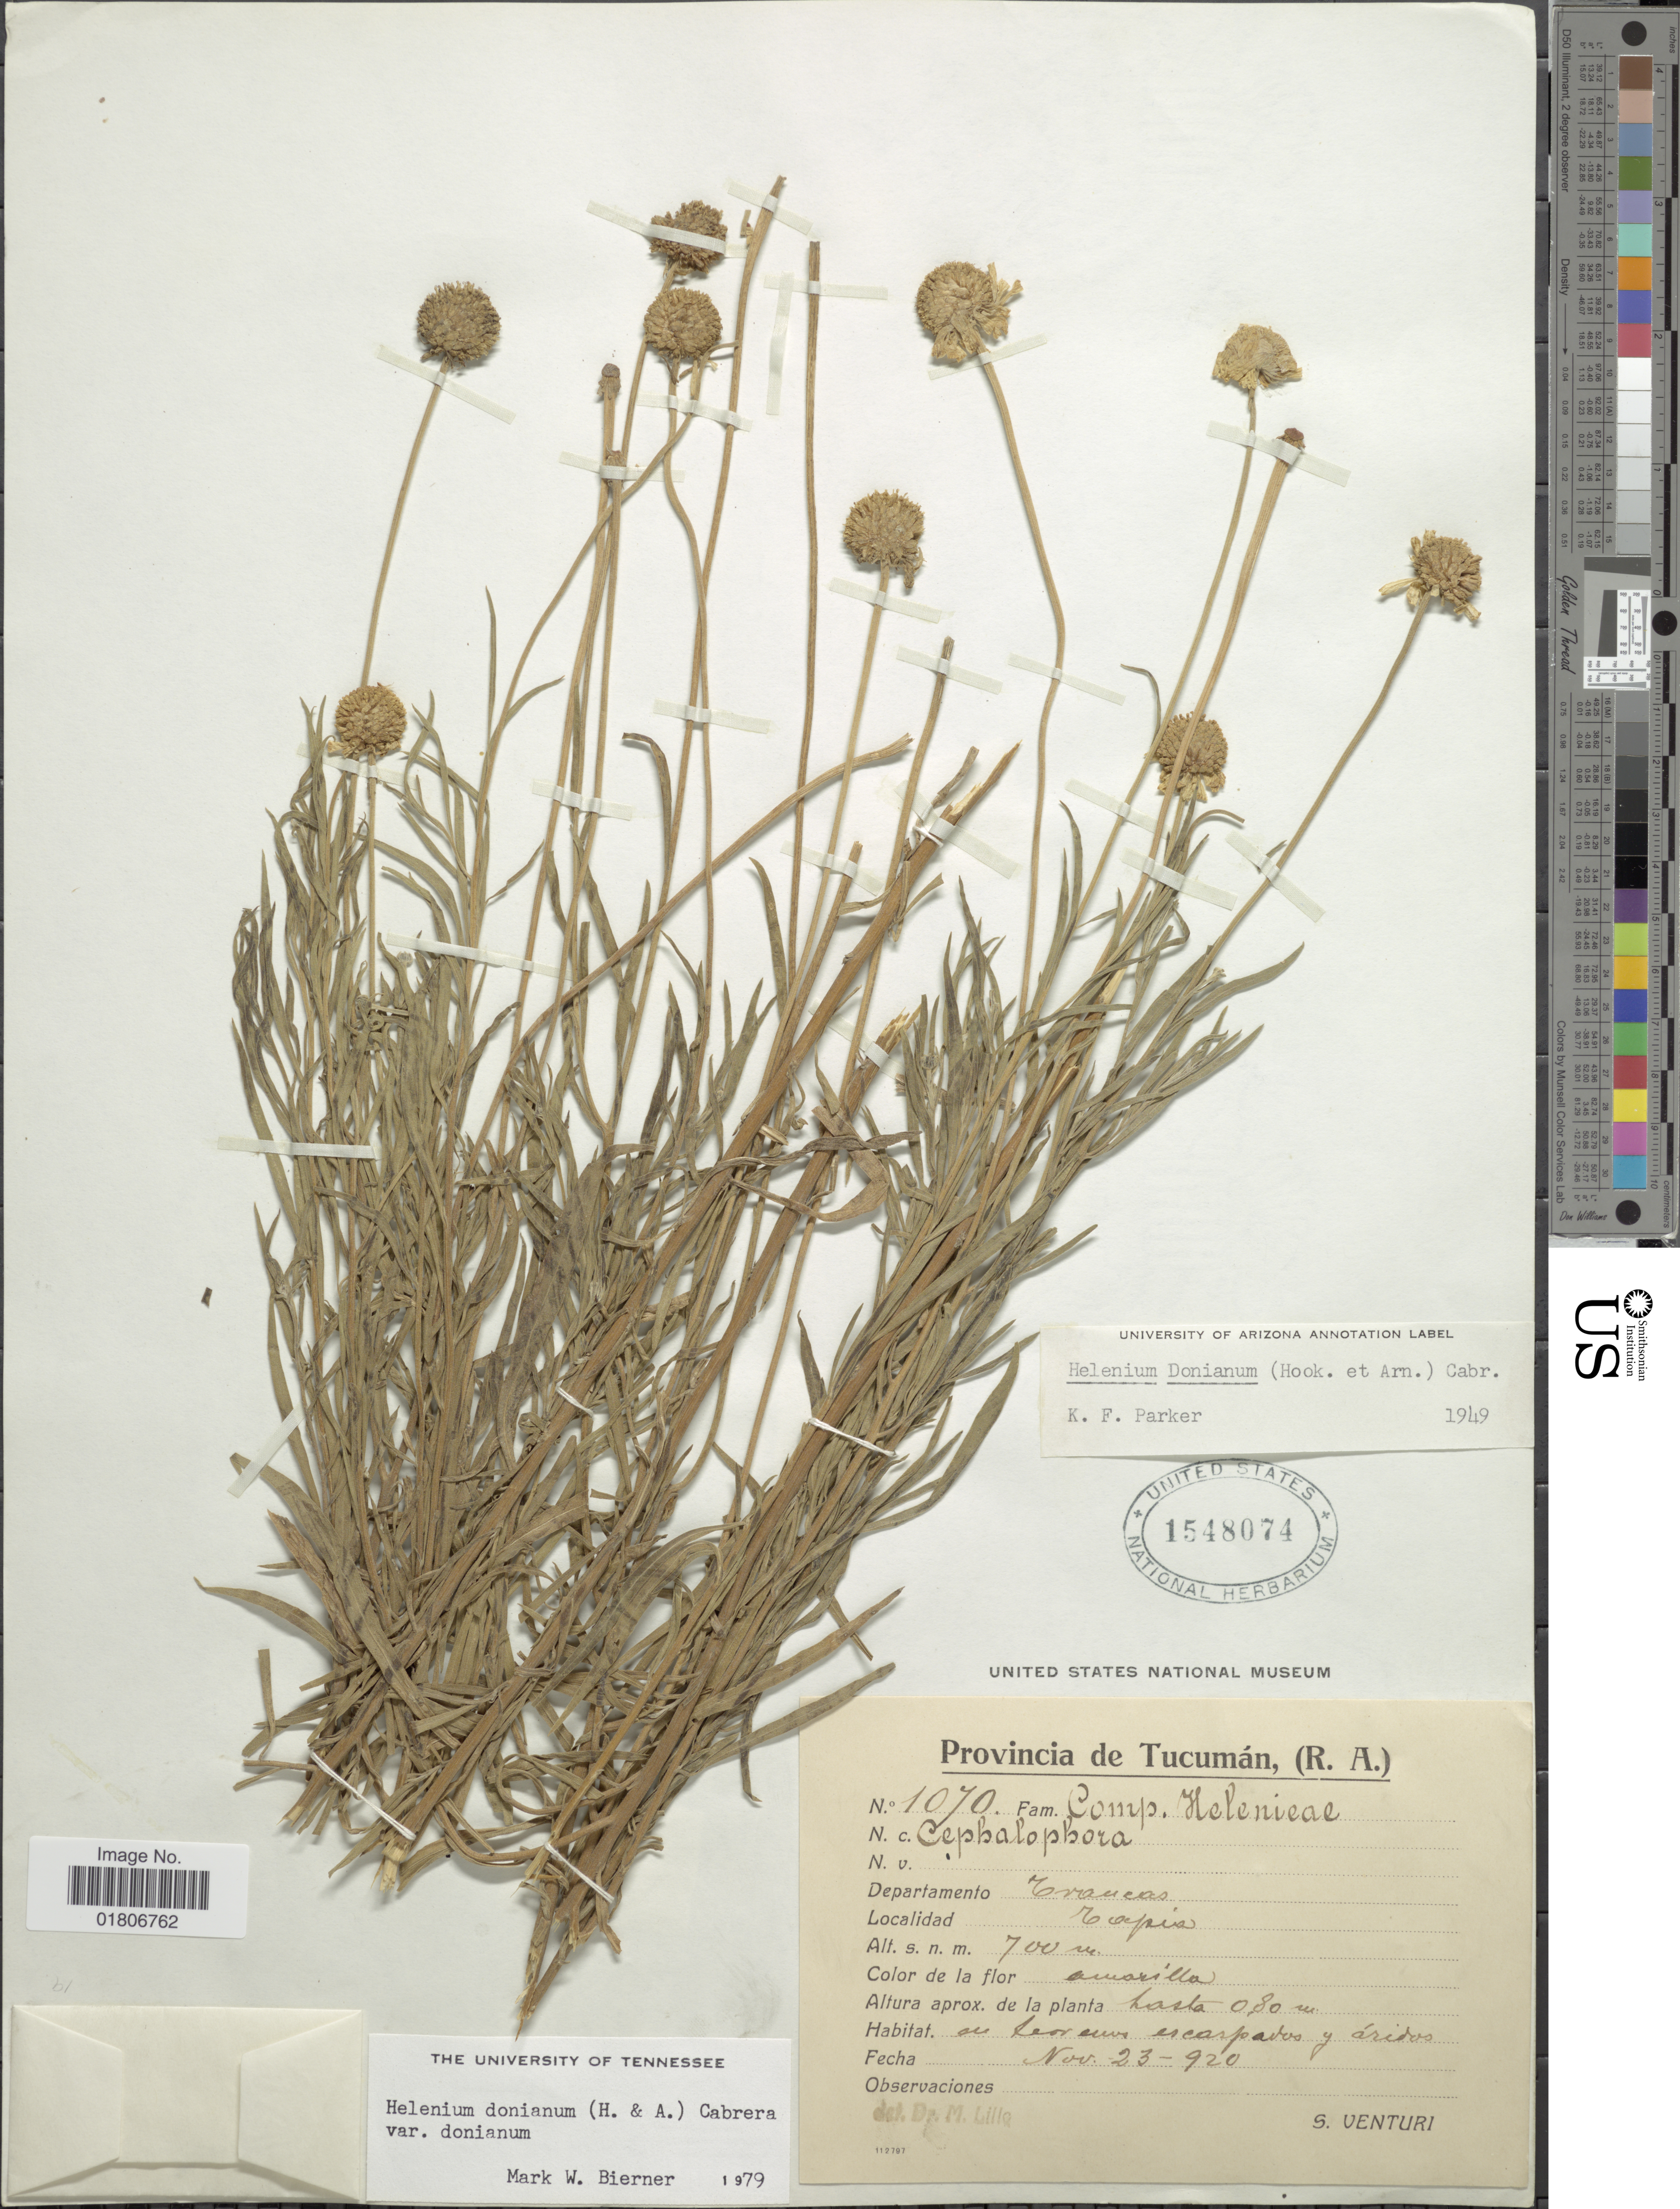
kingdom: Plantae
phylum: Tracheophyta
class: Magnoliopsida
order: Asterales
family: Asteraceae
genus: Helenium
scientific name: Helenium donianum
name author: (Hook. & Arn.) Cabrera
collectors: S. Venturi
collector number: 1070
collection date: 1920-11-23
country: Argentina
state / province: Tucuman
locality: Departamento Trancas. Tapia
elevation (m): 700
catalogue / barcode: US 1548074